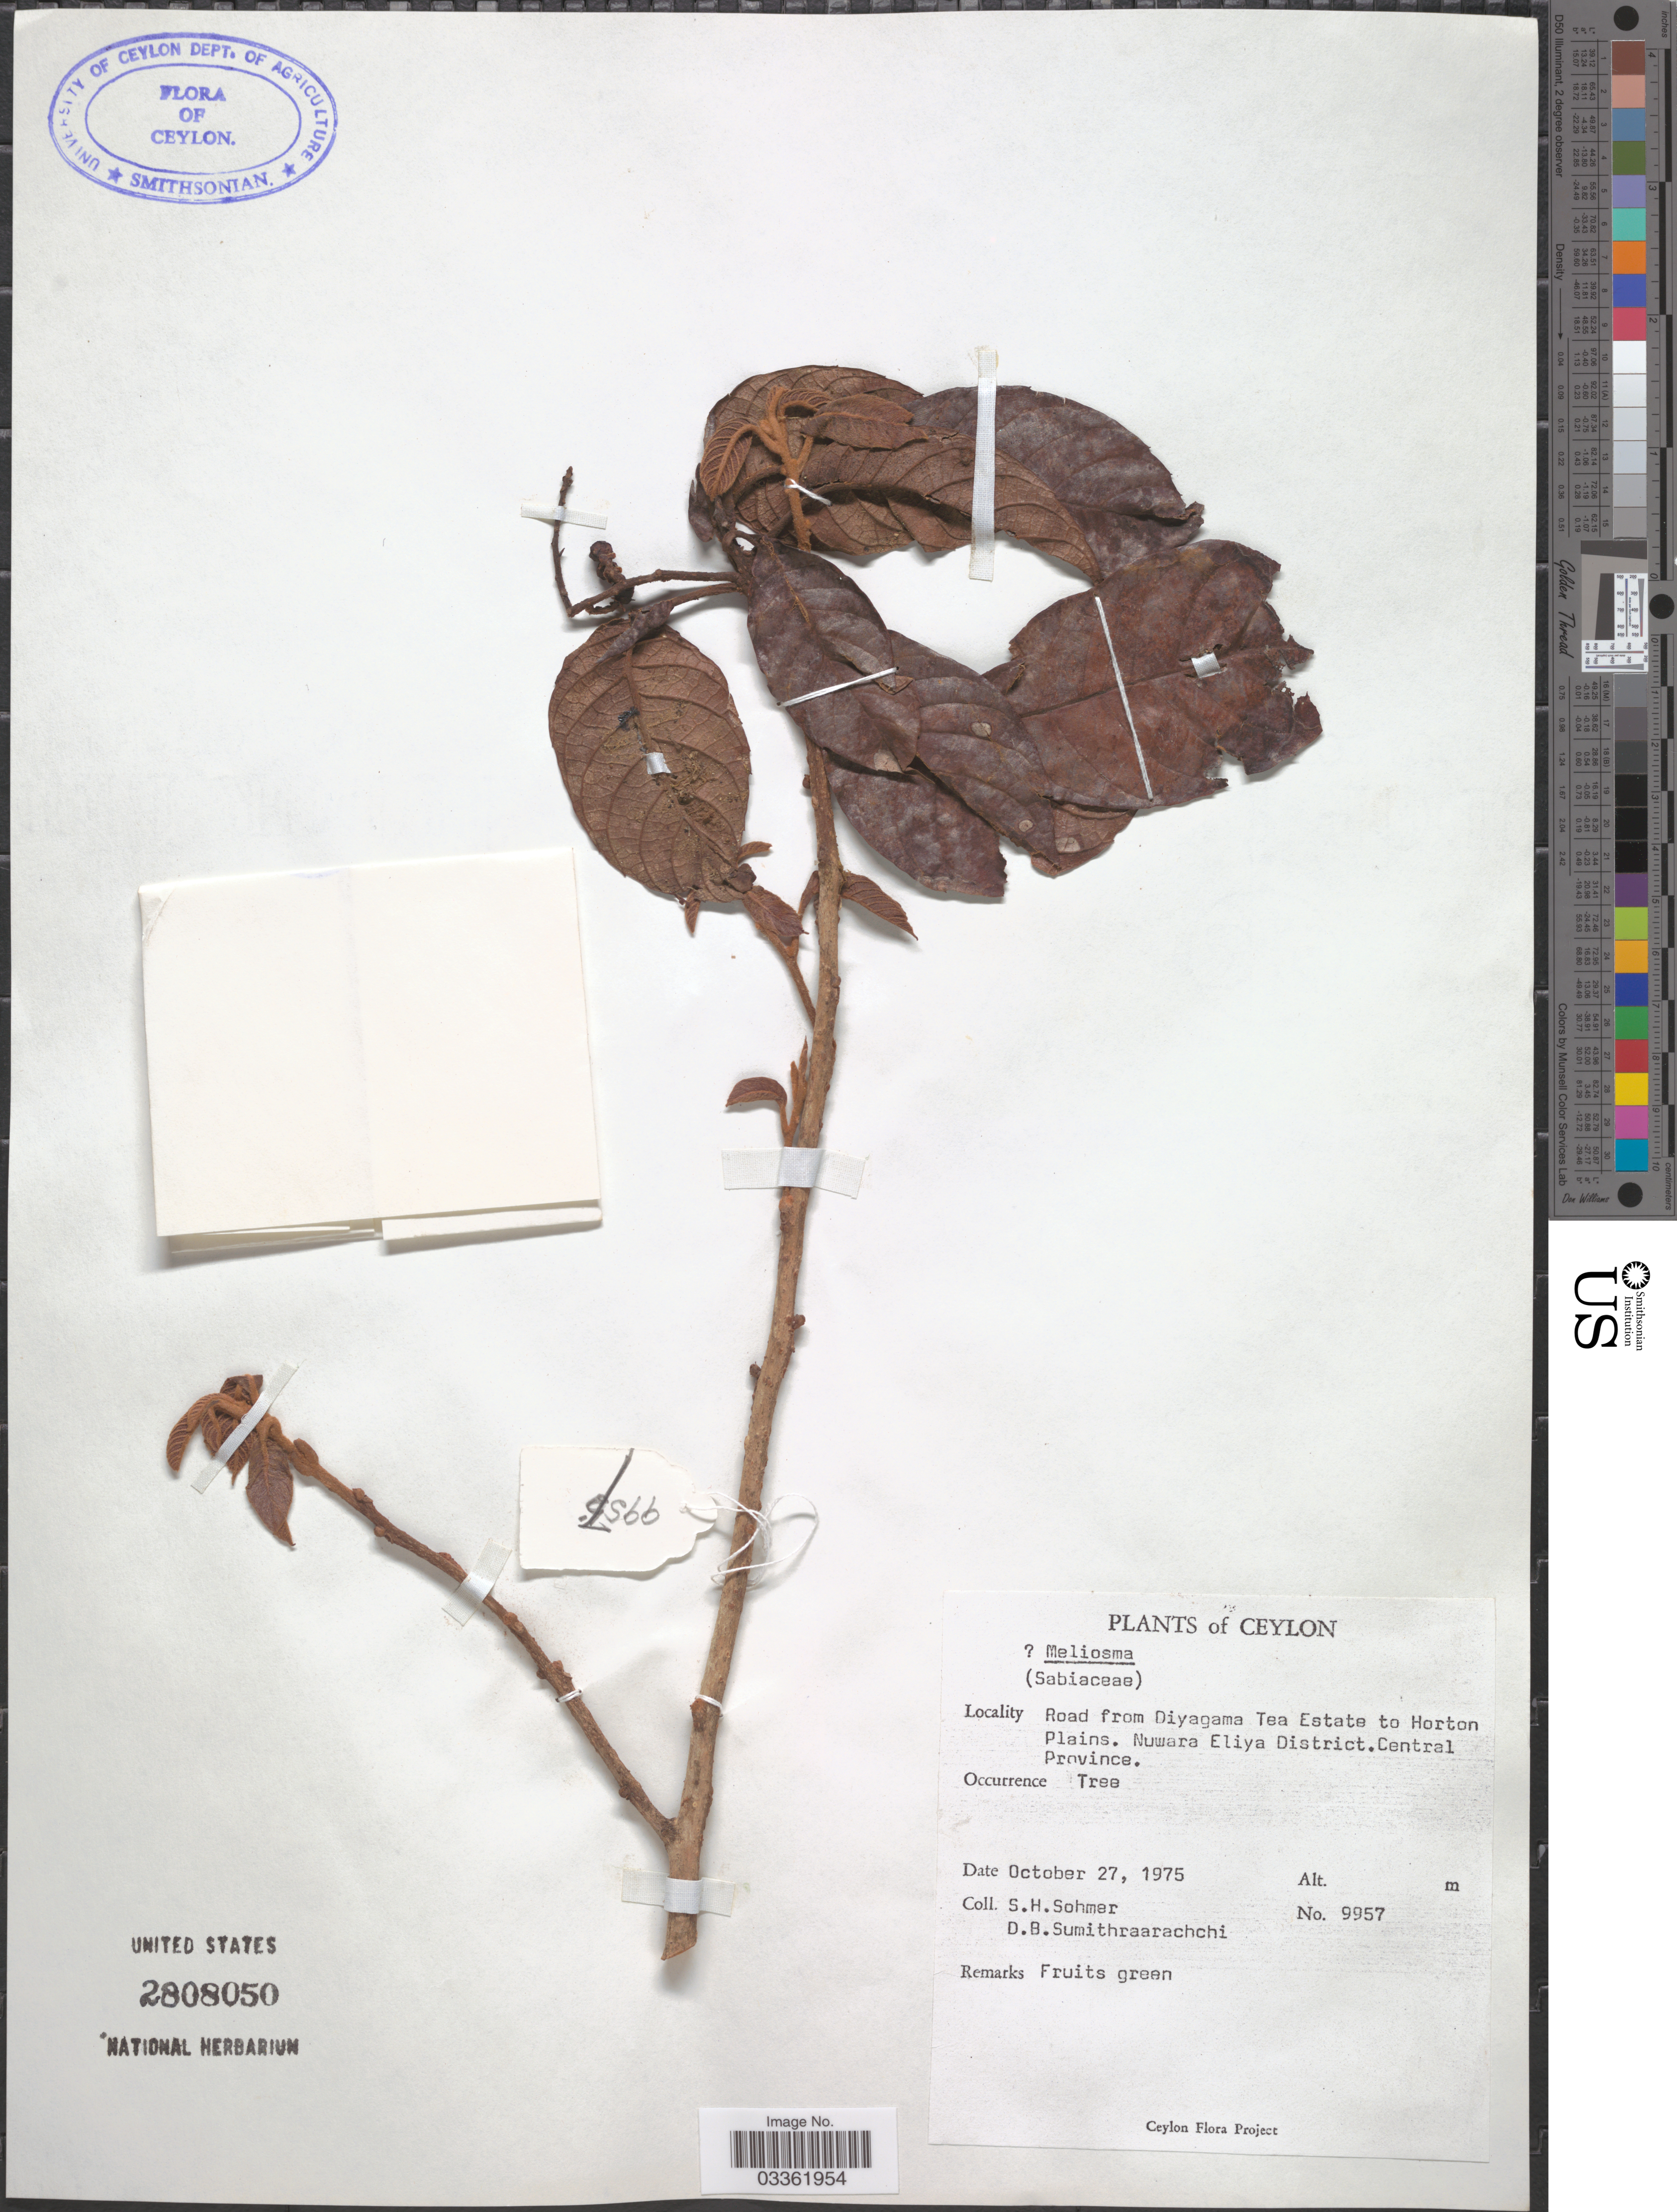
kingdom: Plantae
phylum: Tracheophyta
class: Magnoliopsida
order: Proteales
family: Sabiaceae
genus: Meliosma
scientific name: Meliosma sp.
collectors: S. H. Sohmer & D. B. Sumithraarachchi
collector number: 9957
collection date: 1975-10-27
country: Sri Lanka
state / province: Central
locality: Ceylon, Road from Diyagama Tea Estate to Horton Plains. Nuwara Eliya District.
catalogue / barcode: US 2808050